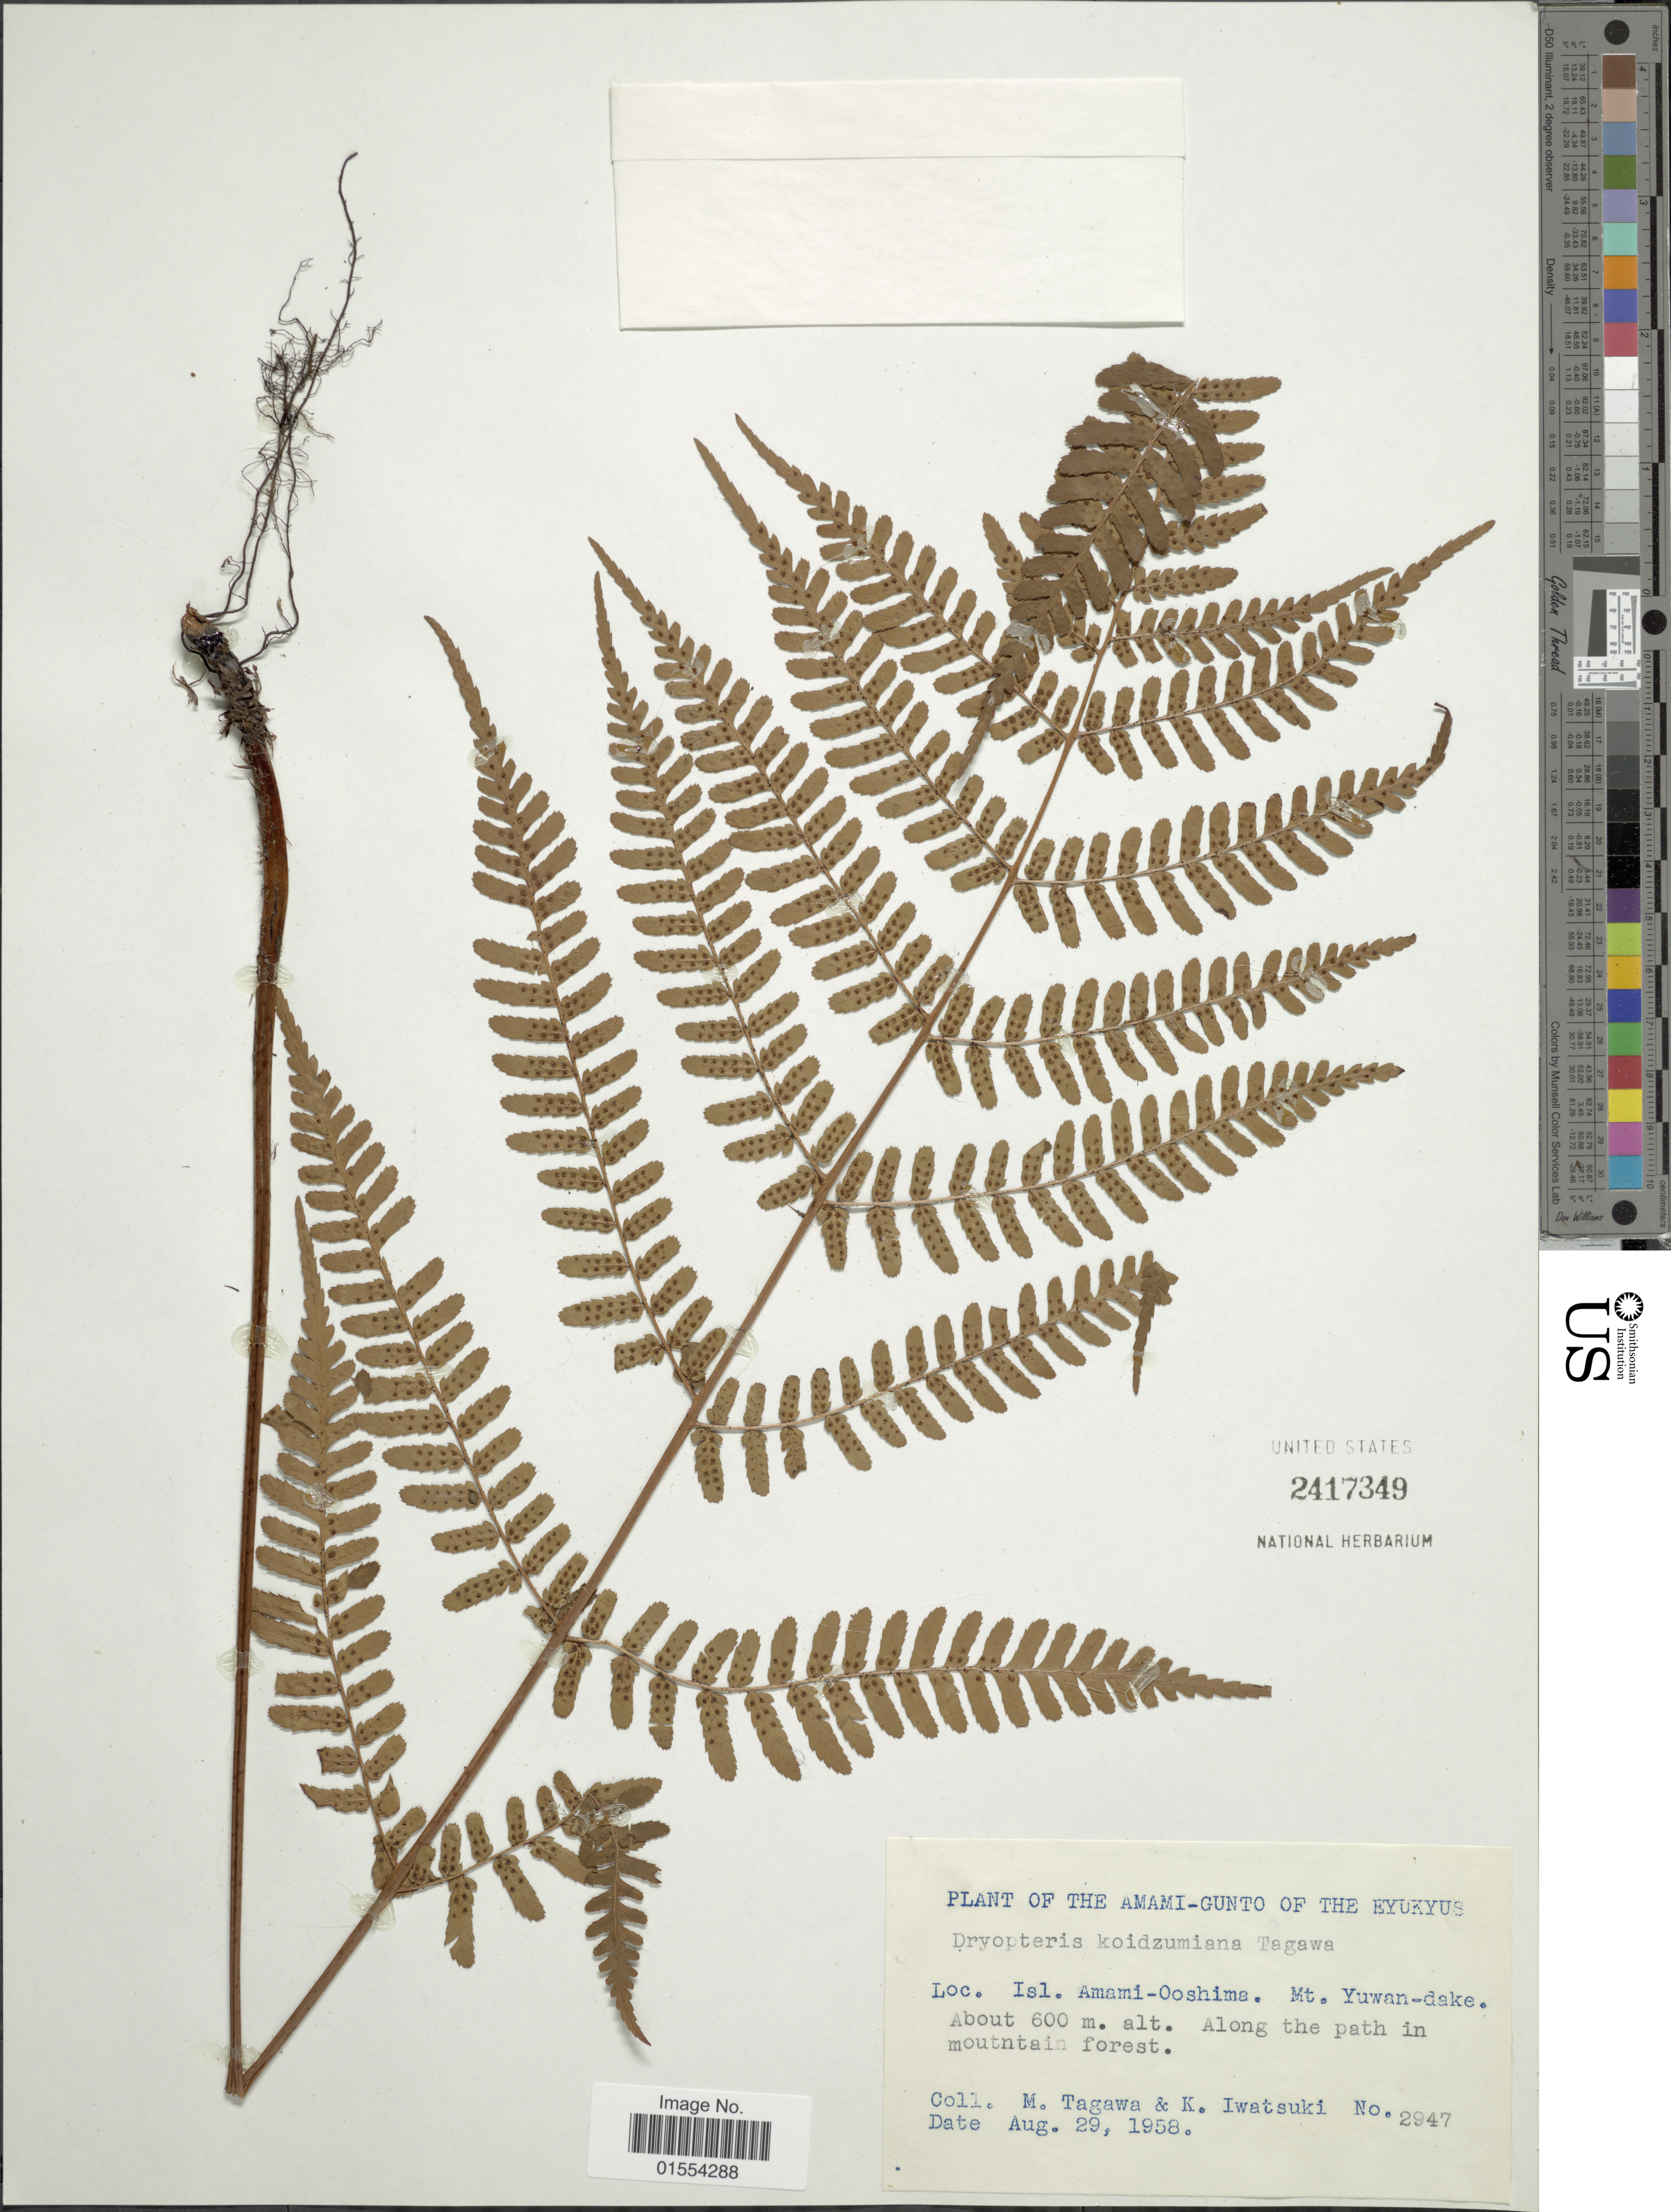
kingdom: Plantae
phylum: Tracheophyta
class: Polypodiopsida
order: Polypodiales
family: Dryopteridaceae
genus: Dryopteris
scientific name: Dryopteris koidzumiana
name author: Tagawa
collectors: M. Tagawa & K. Iwatsuki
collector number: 2947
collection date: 1958-08-29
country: Japan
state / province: Okinawa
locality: Amami-Gunto of the Ryukyus, Isl. Amami-Ooshima, Mt. Yuwan-dake. along the path in mountain forest.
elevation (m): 600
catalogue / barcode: US 2417349